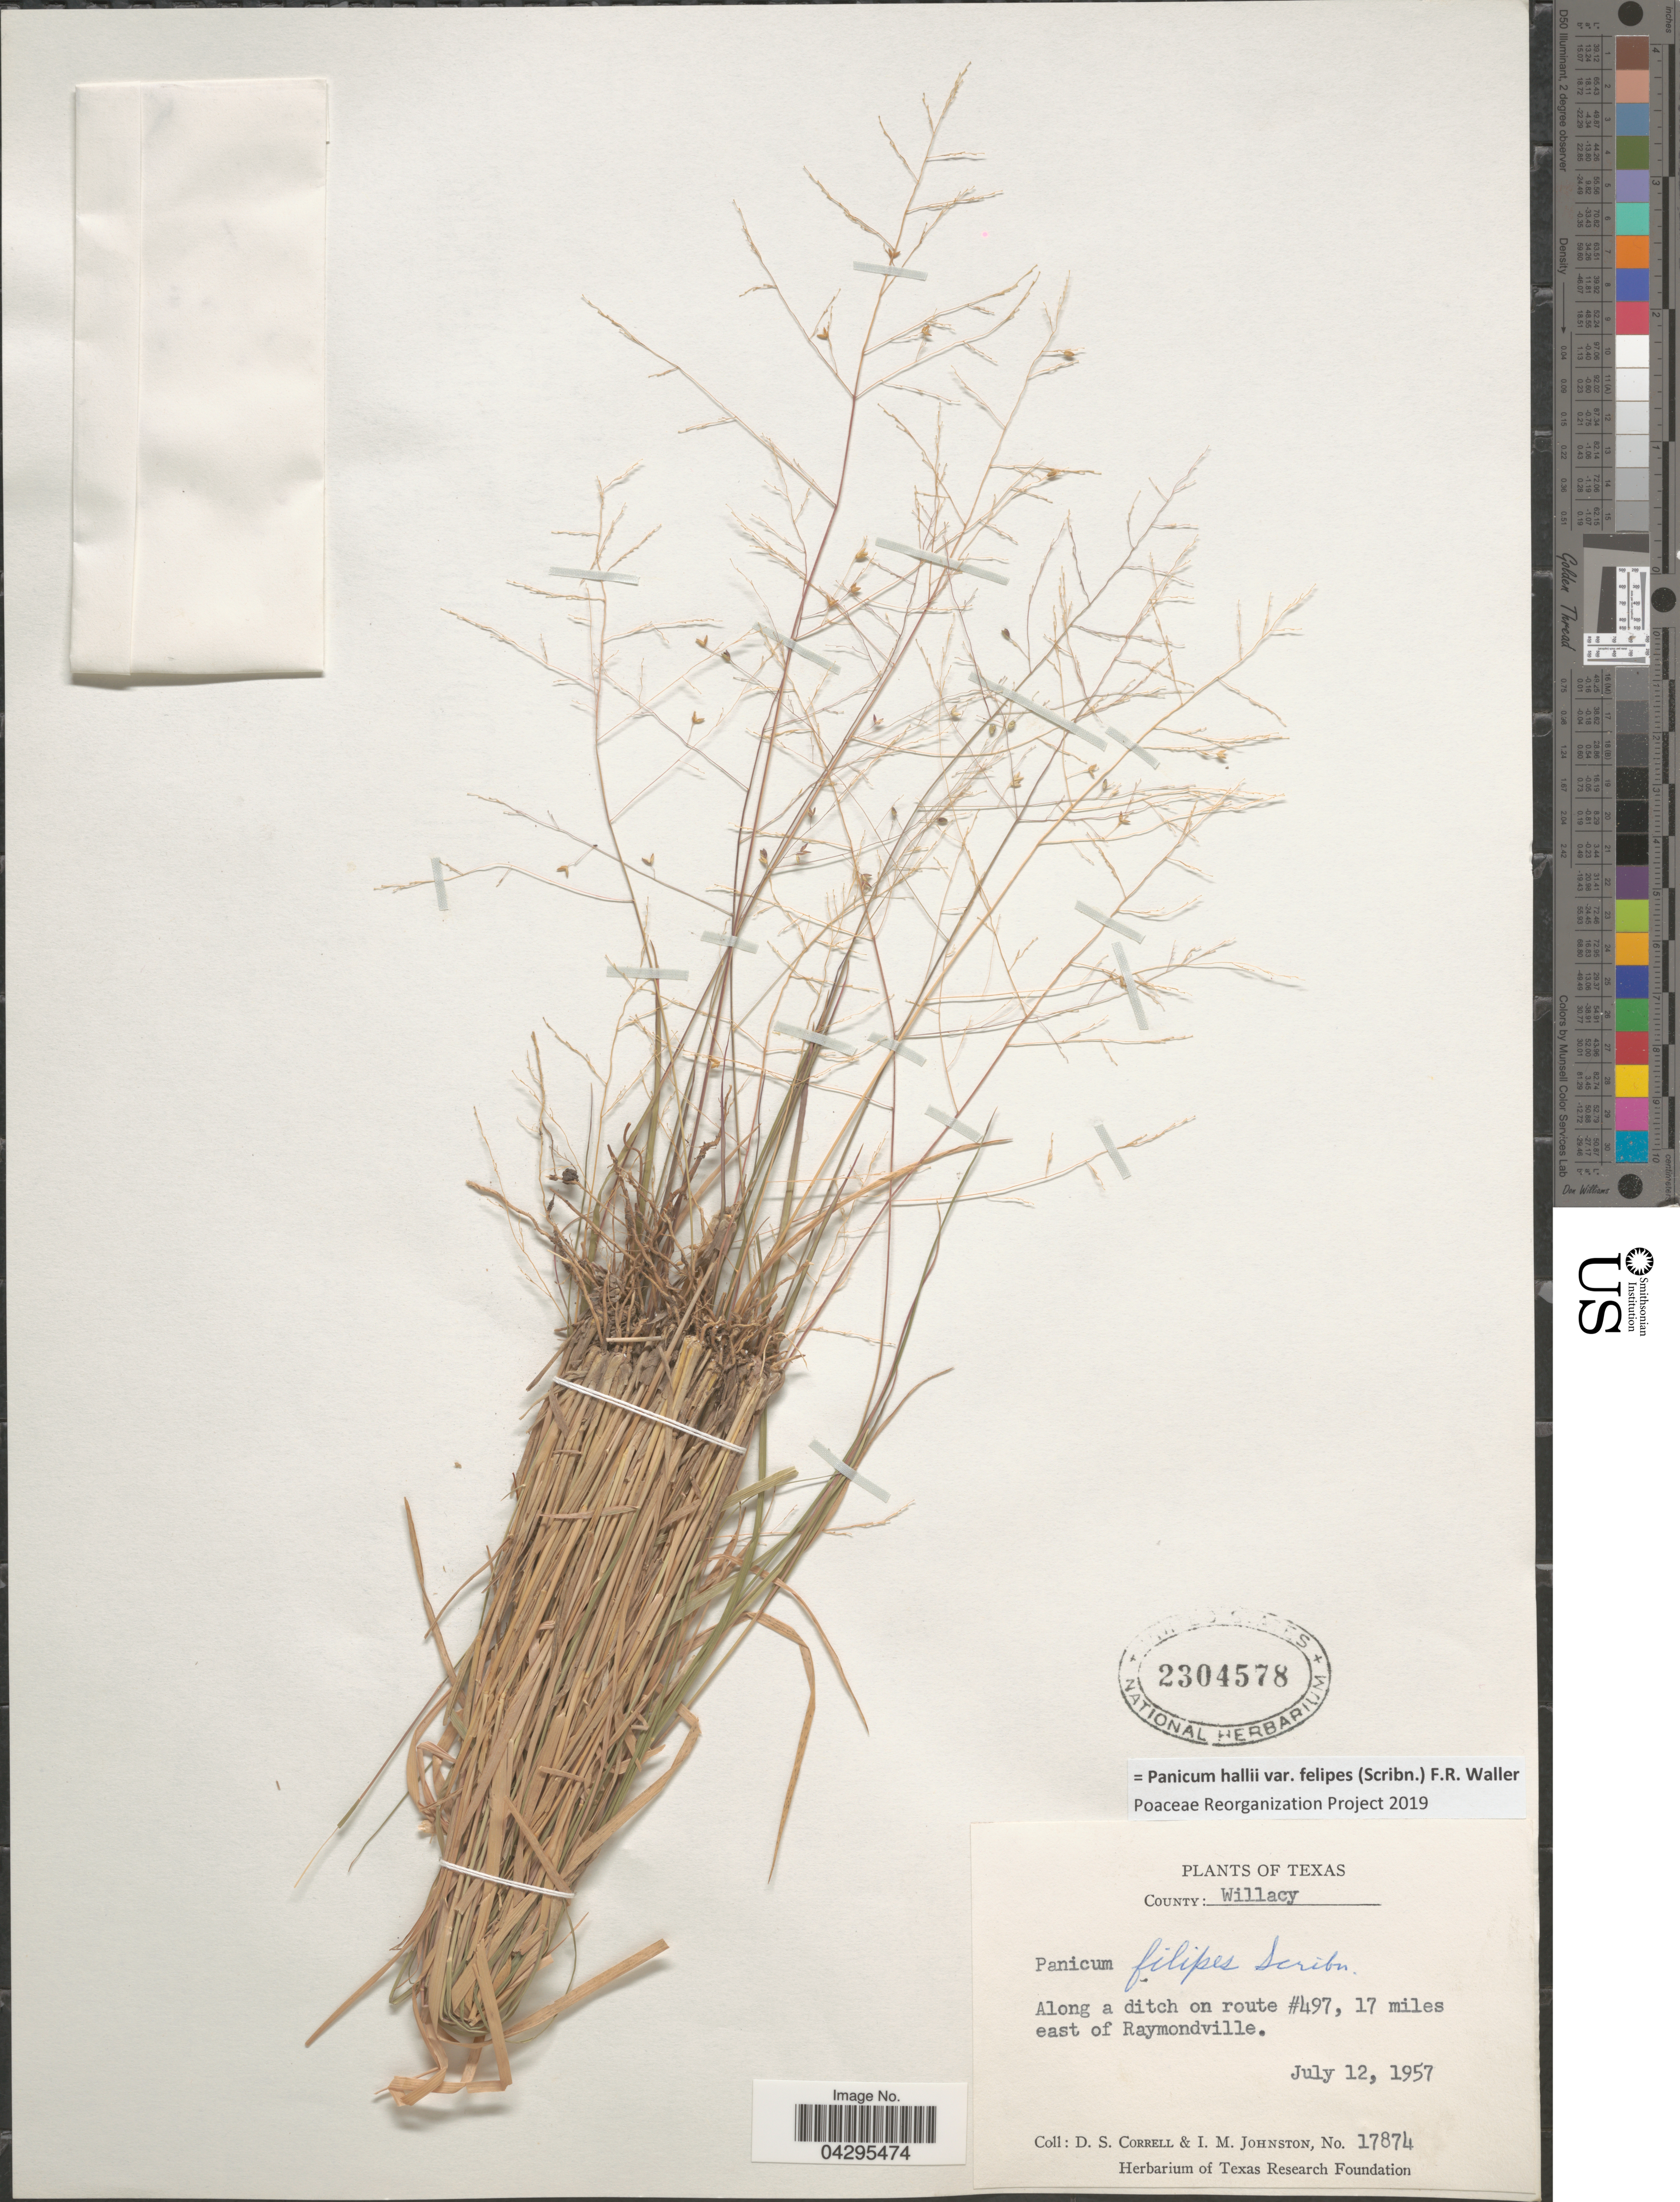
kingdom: Plantae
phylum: Tracheophyta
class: Liliopsida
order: Poales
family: Poaceae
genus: Panicum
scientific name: Panicum hallii var. felipes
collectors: D. S. Correll & I.M. Johnston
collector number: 17874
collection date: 1957-07-12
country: United States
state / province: Texas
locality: County: Willcay. Along a ditch on route #497, 17 miles east of Raymondville.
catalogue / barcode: US 2304578